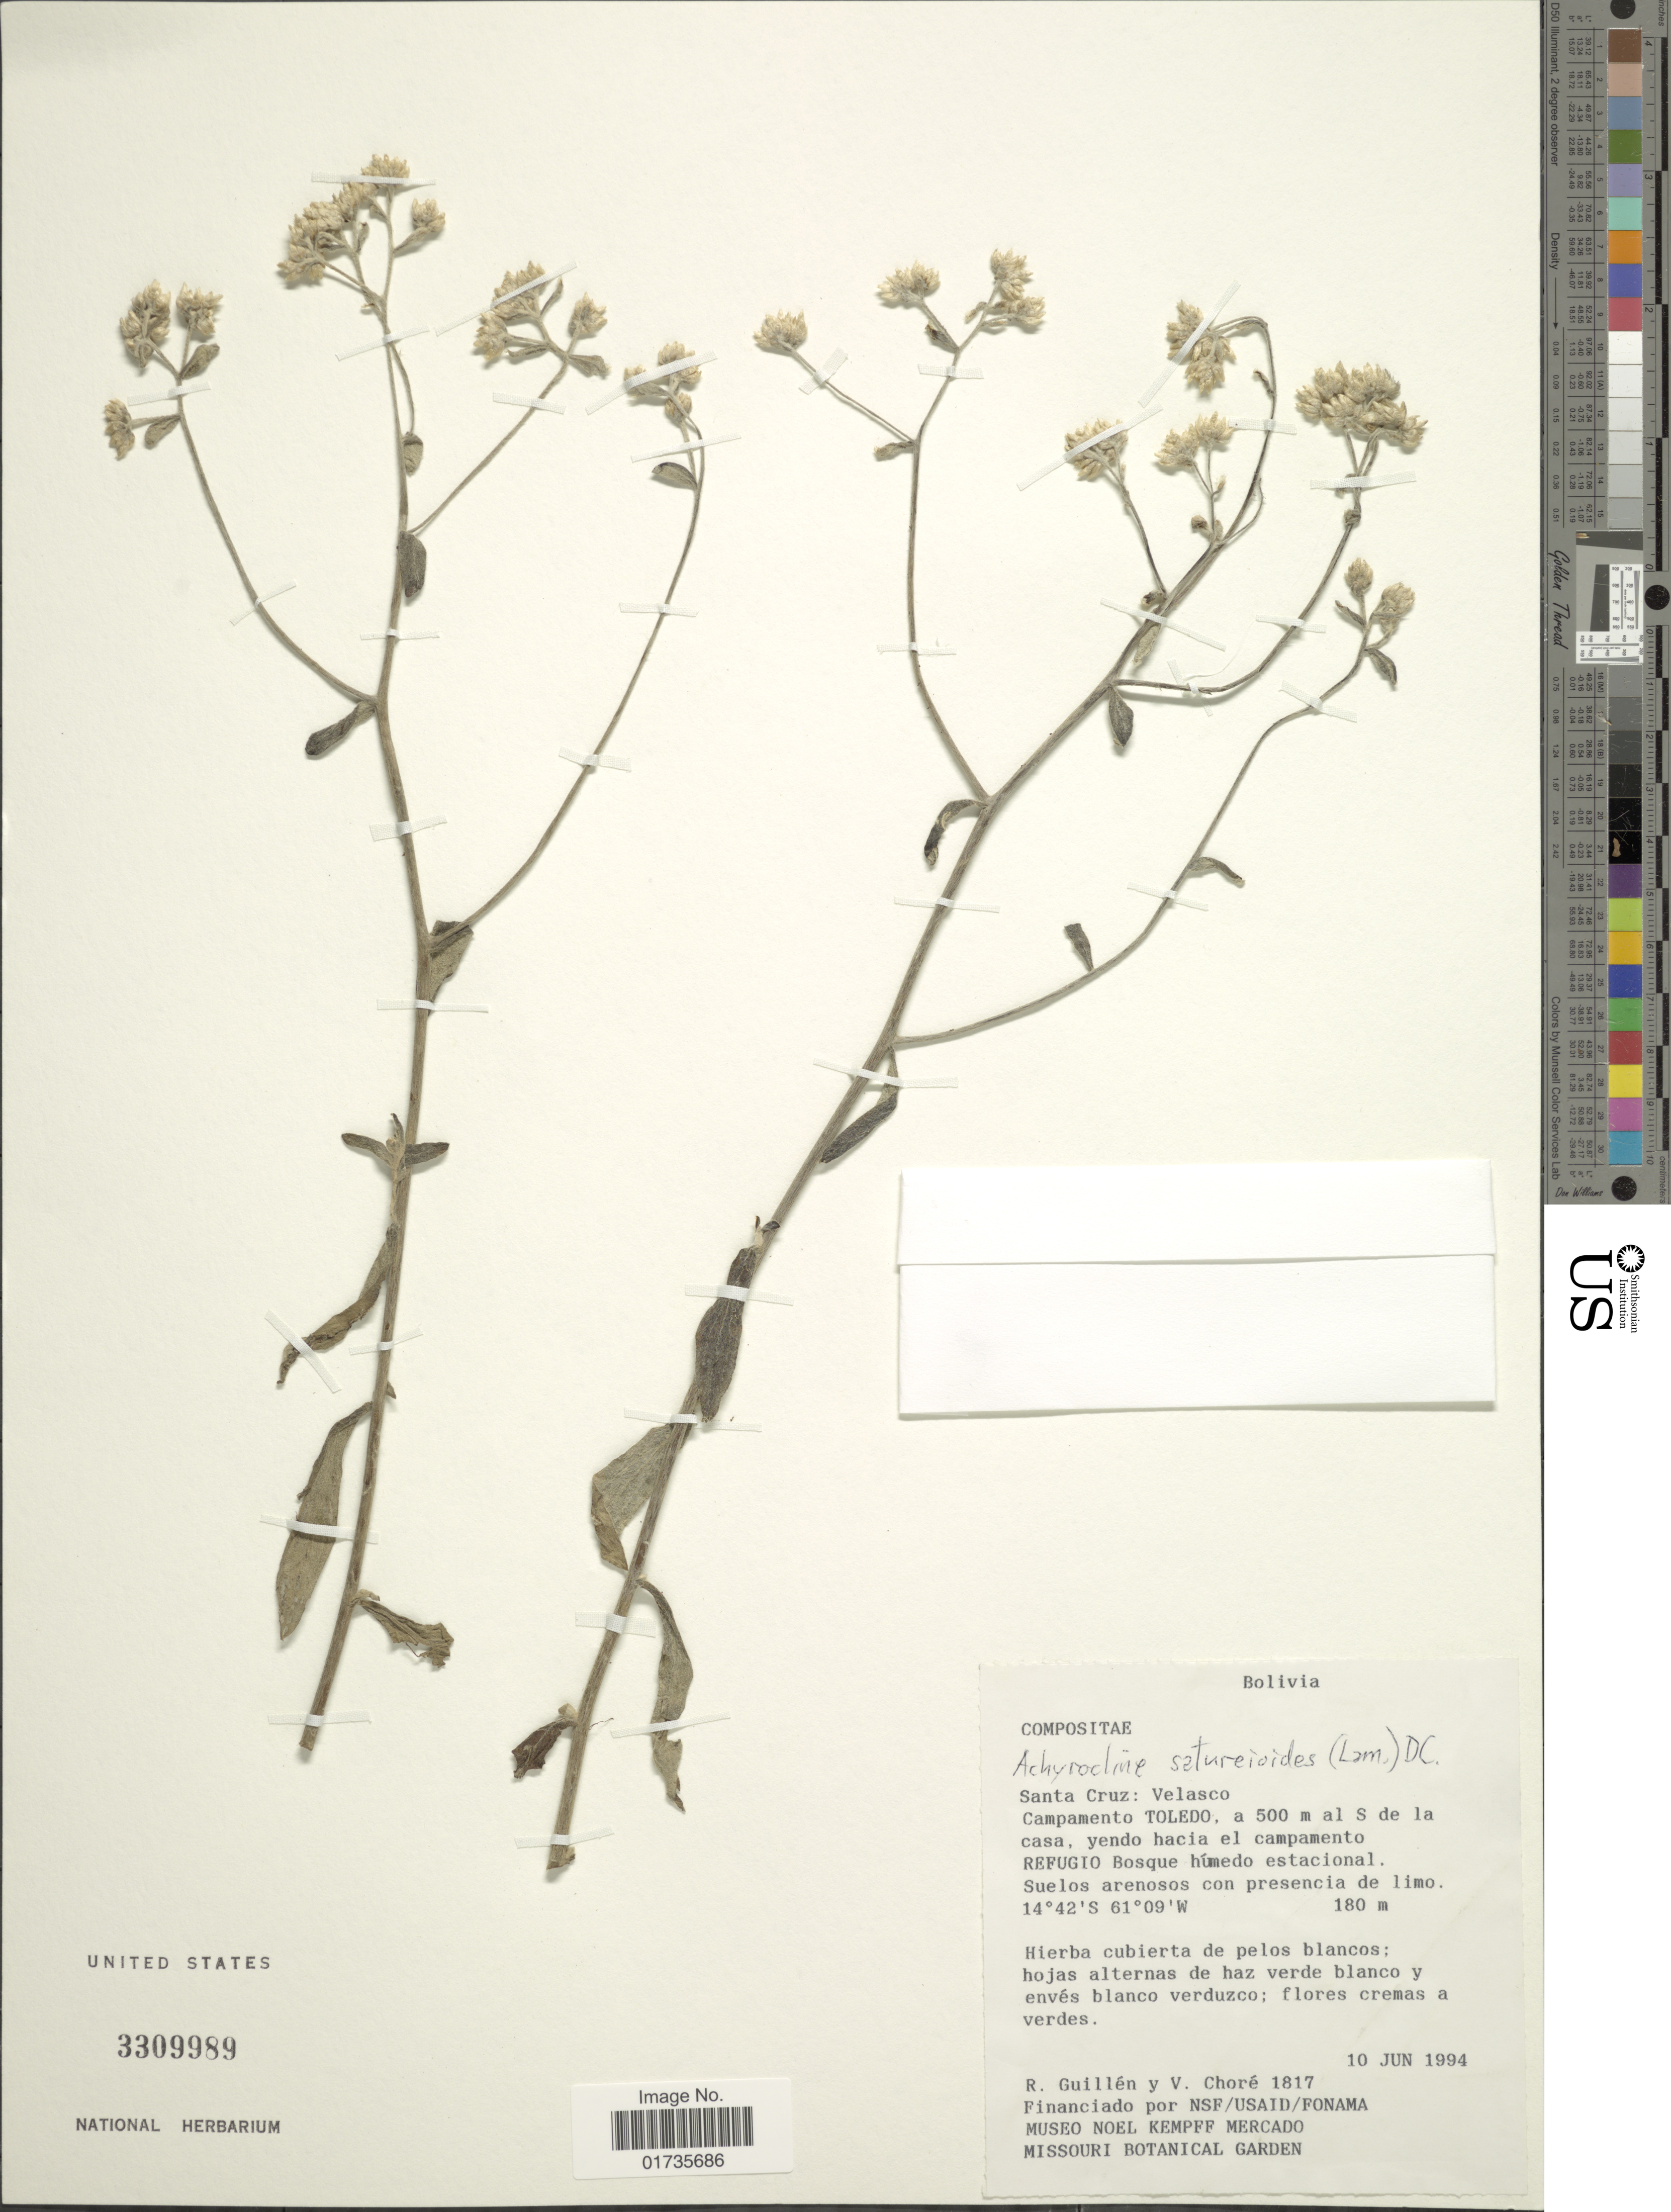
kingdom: Plantae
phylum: Tracheophyta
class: Magnoliopsida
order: Asterales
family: Asteraceae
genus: Achyrocline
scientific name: Achyrocline satureioides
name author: (Lam.) DC.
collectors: R. Guillen & V. Chore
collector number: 1817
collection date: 1994-06-10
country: Bolivia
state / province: Santa Cruz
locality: Velasco, Campamento Toledo, a 500 al S de la casa, yendo hacia el campamento Refugio Bosque húmedo estacional. Suelos arenosos con presencia de limo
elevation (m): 180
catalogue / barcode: US 3309989